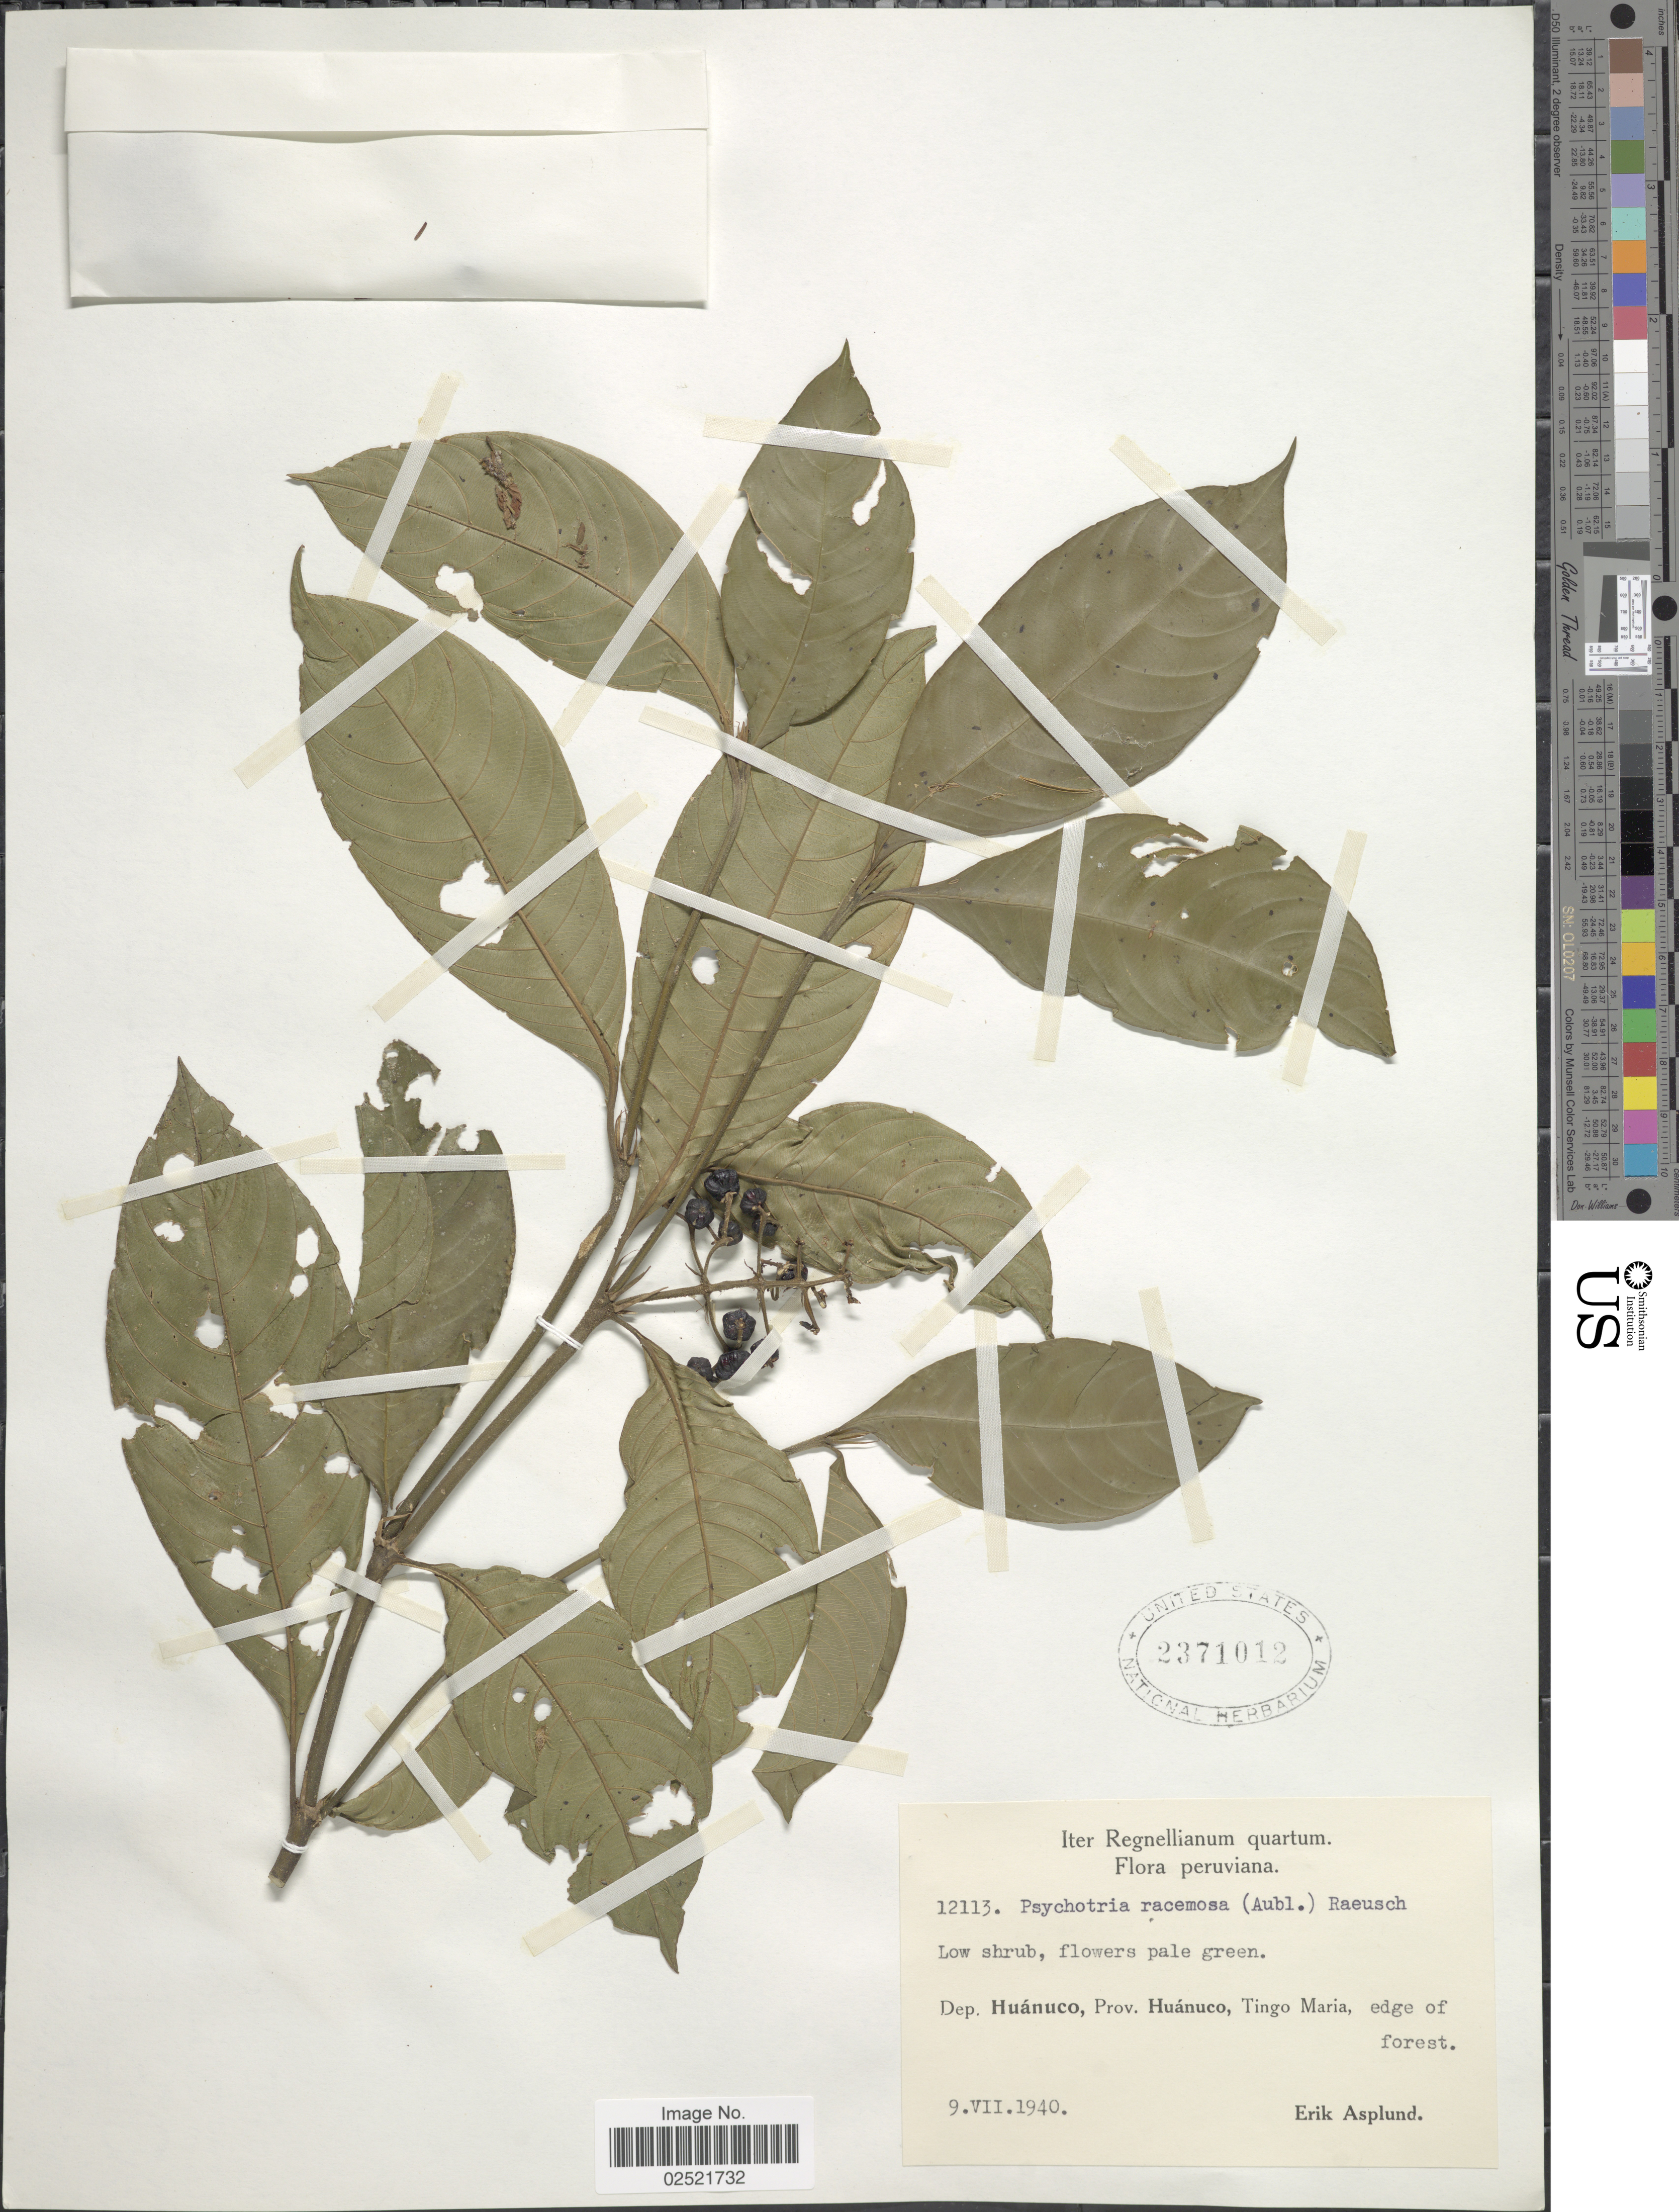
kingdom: Plantae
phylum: Tracheophyta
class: Magnoliopsida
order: Gentianales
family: Rubiaceae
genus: Psychotria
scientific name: Psychotria racemosa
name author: (Aubl.) Raeuschel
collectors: E. Asplund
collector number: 12113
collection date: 1940-07-09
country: Peru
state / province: Huánuco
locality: Prov. Huanuco, Tingo Maria, edge of forest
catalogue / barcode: US 2371012